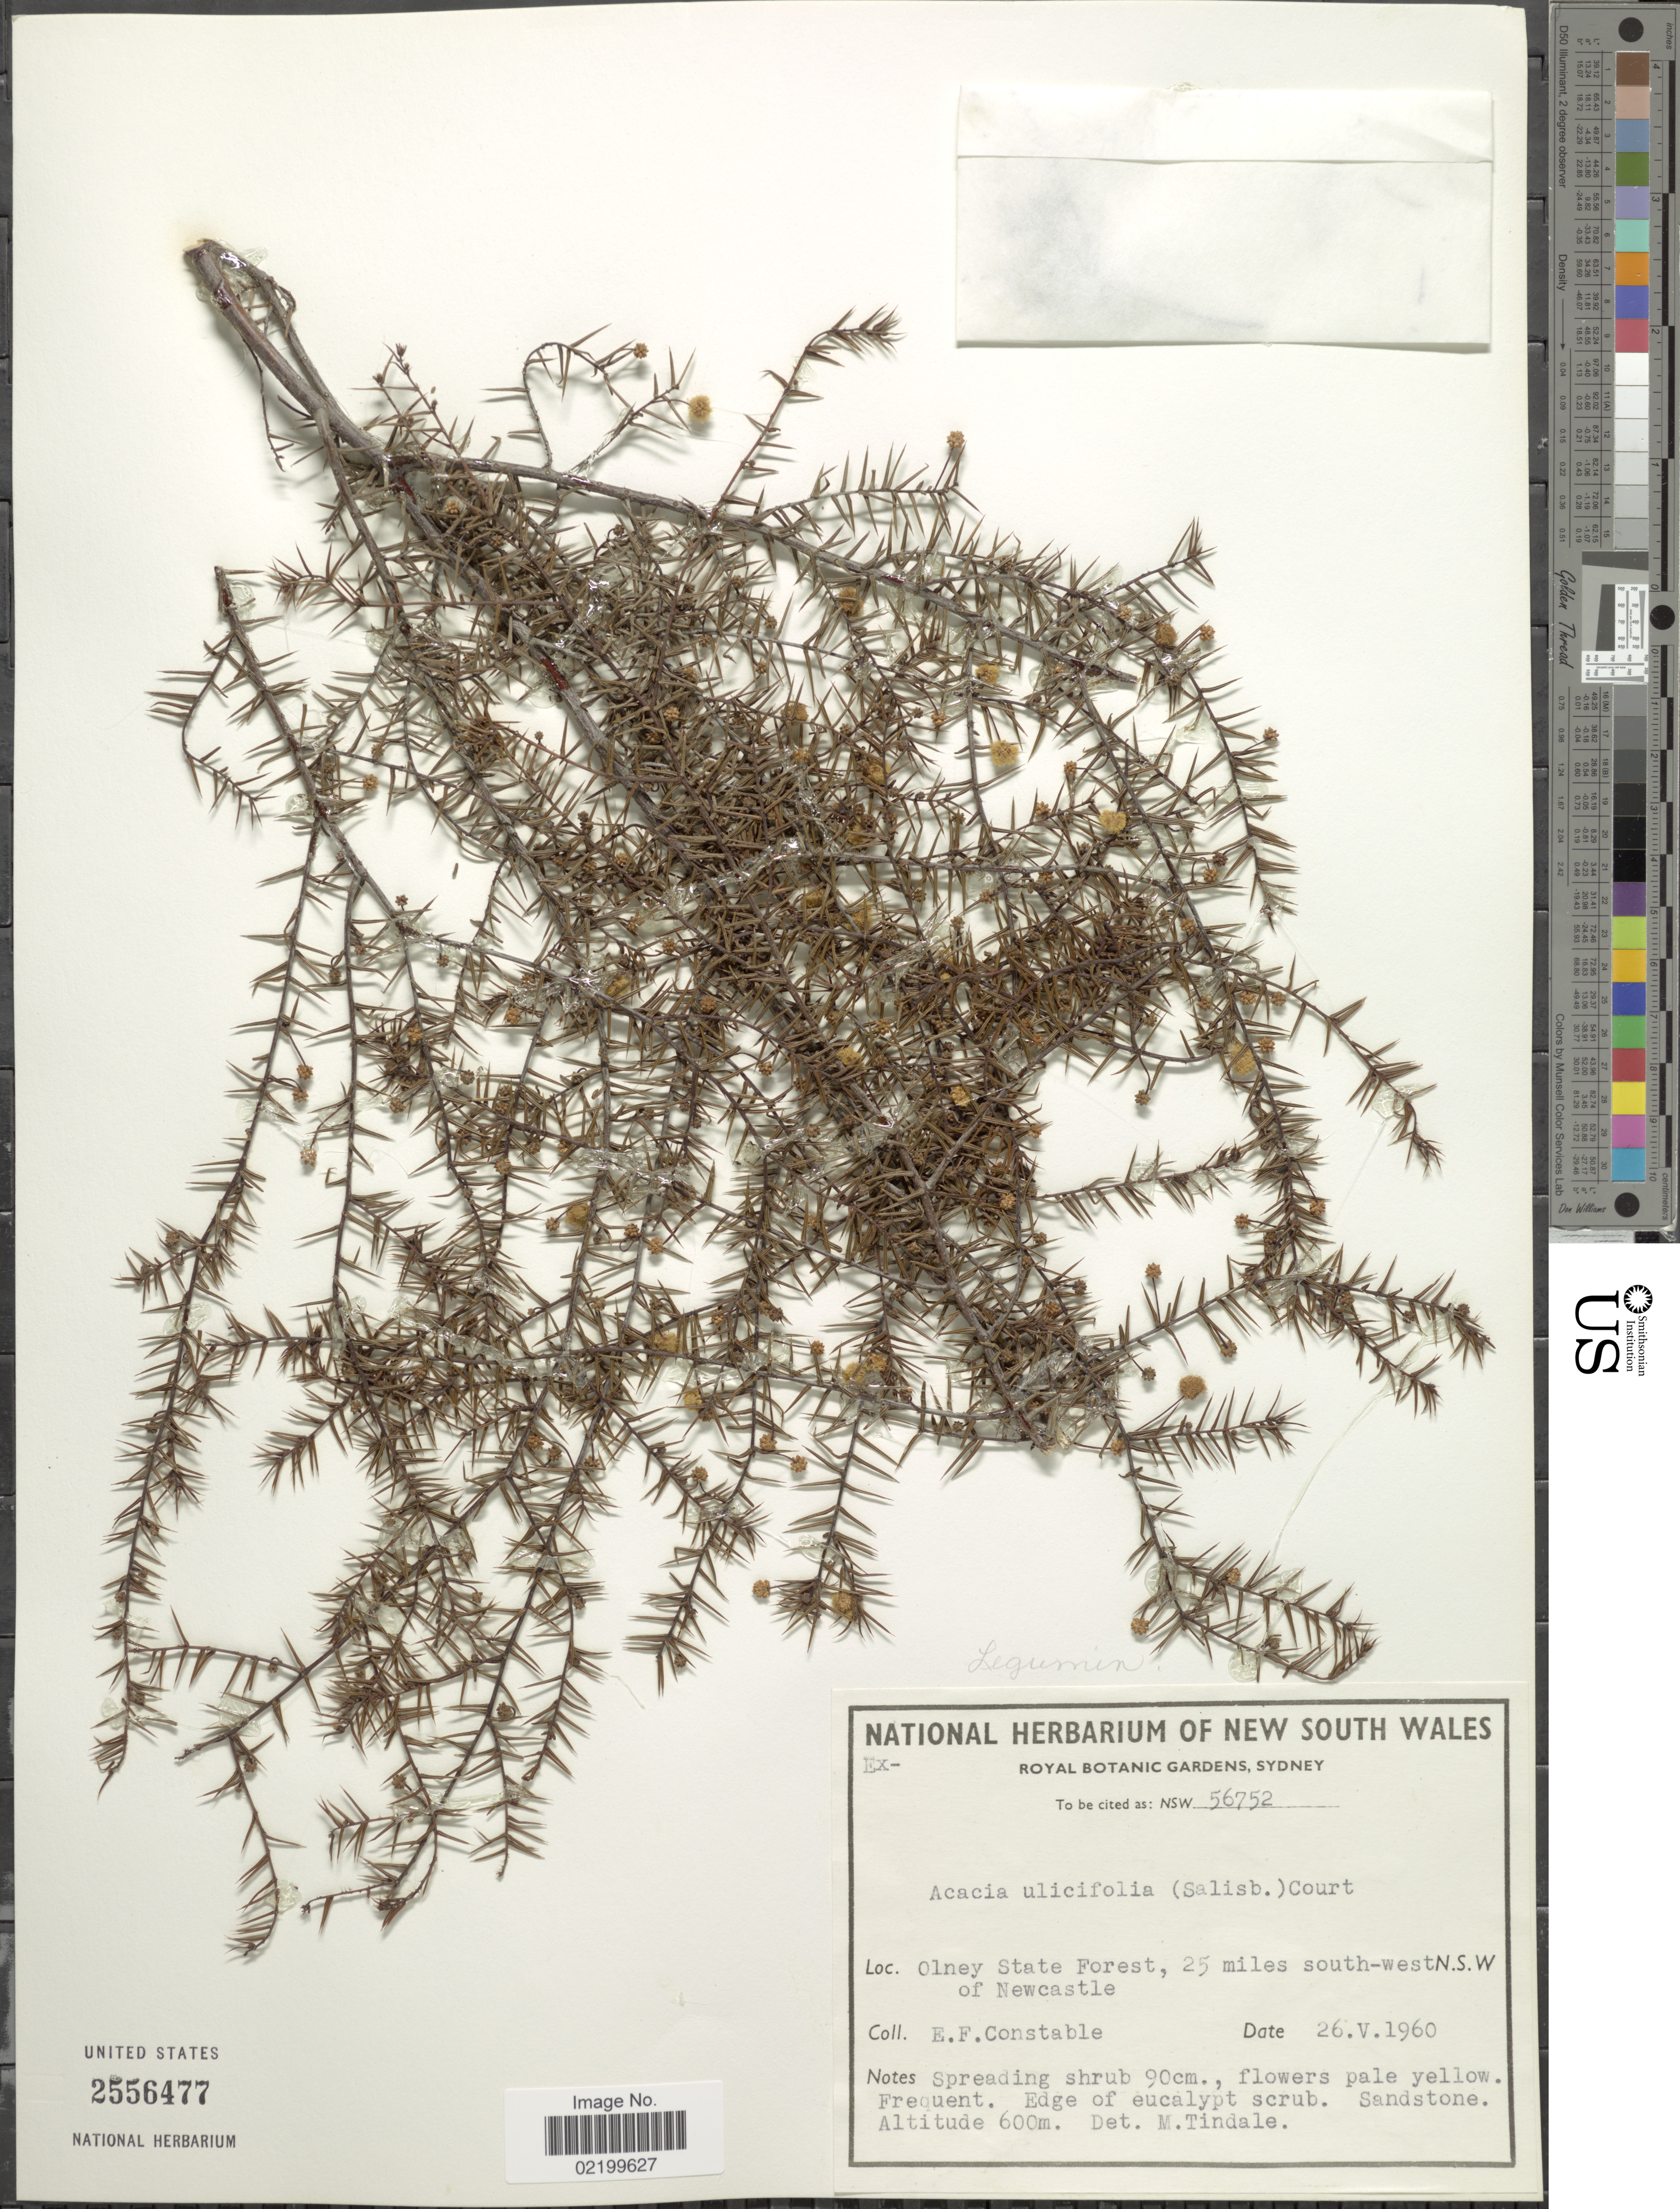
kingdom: Plantae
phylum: Tracheophyta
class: Magnoliopsida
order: Fabales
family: Fabaceae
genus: Acacia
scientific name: Acacia ulicifolia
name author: (Salisb.) Court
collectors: E. F. Constable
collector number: NSW 56752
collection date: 1960-05-26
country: Australia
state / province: New South Wales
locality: Olney State Forest, 25 miles south-west of Newcastle, N.S.W.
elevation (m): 600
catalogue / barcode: US 2556477